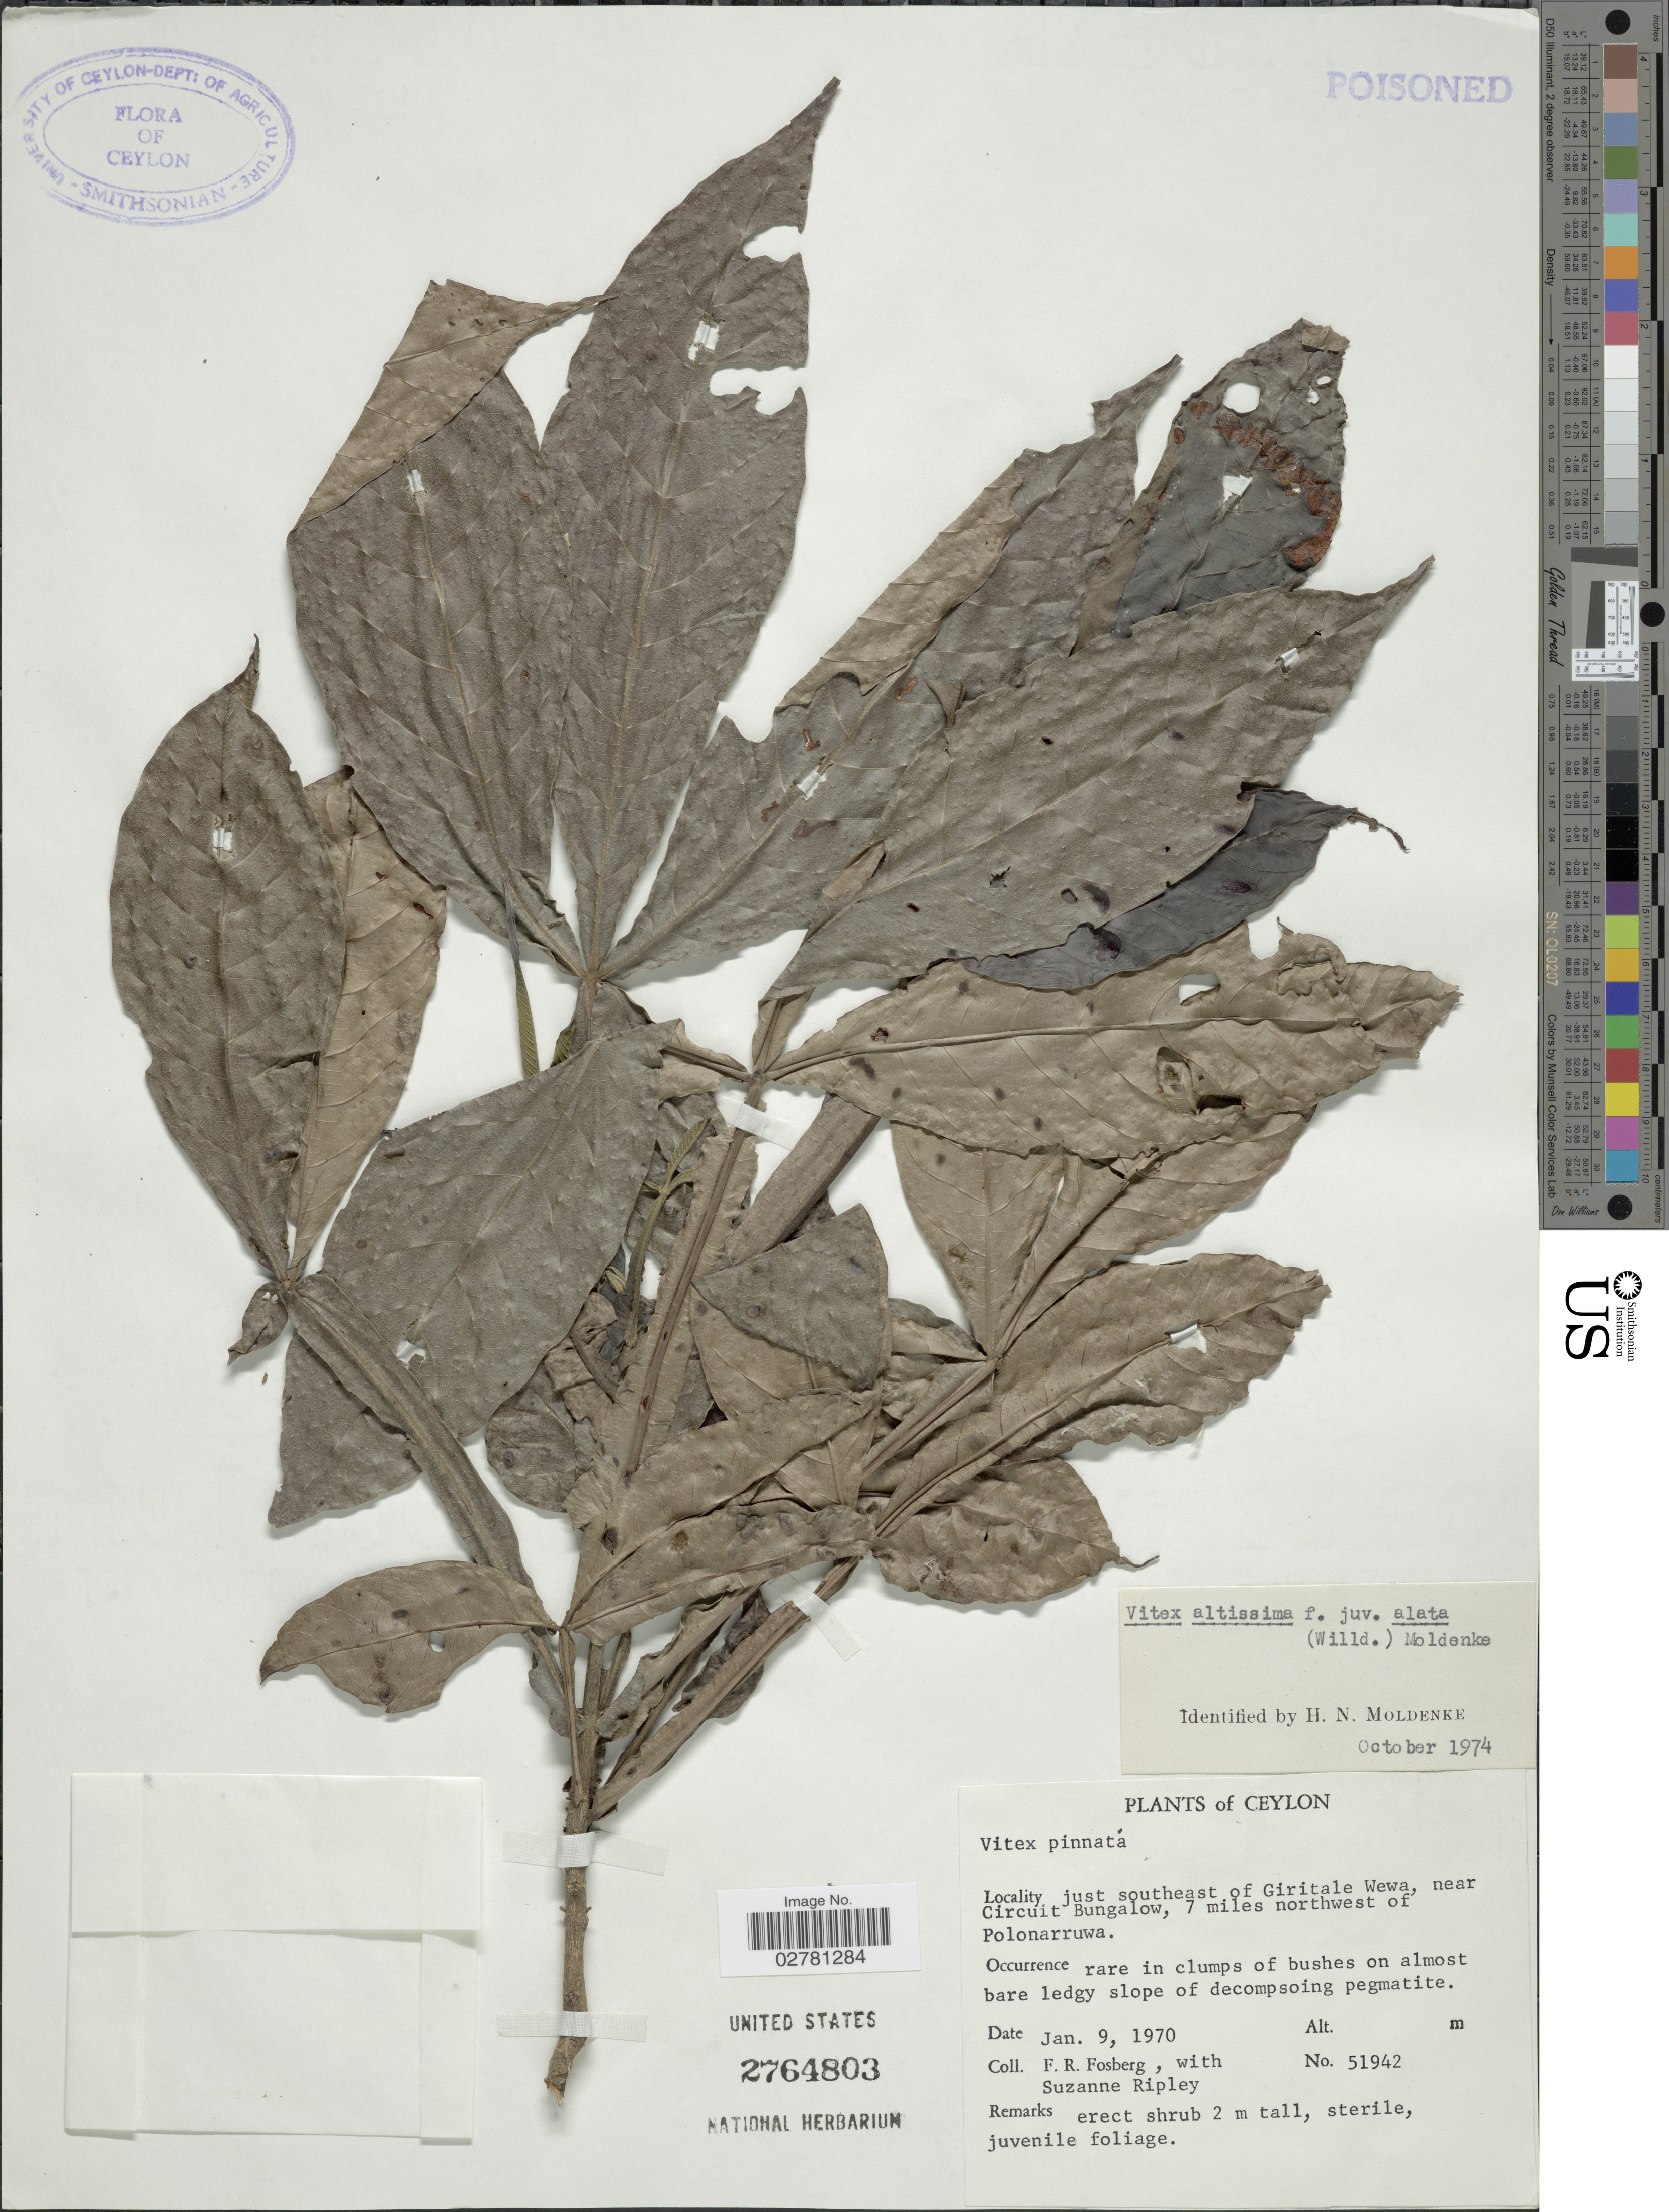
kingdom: Plantae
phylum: Tracheophyta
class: Magnoliopsida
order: Lamiales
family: Lamiaceae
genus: Vitex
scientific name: Vitex altissima f. alata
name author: (Willd.) Moldenke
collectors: F. R. Fosberg & S. Ripley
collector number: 51942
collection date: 1970-01-09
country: Sri Lanka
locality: Ceylon. just southeast of Giritale Wewa, near Circuit Bungalow, 7 miles northwest of Polonarruwa.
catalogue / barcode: US 2764803